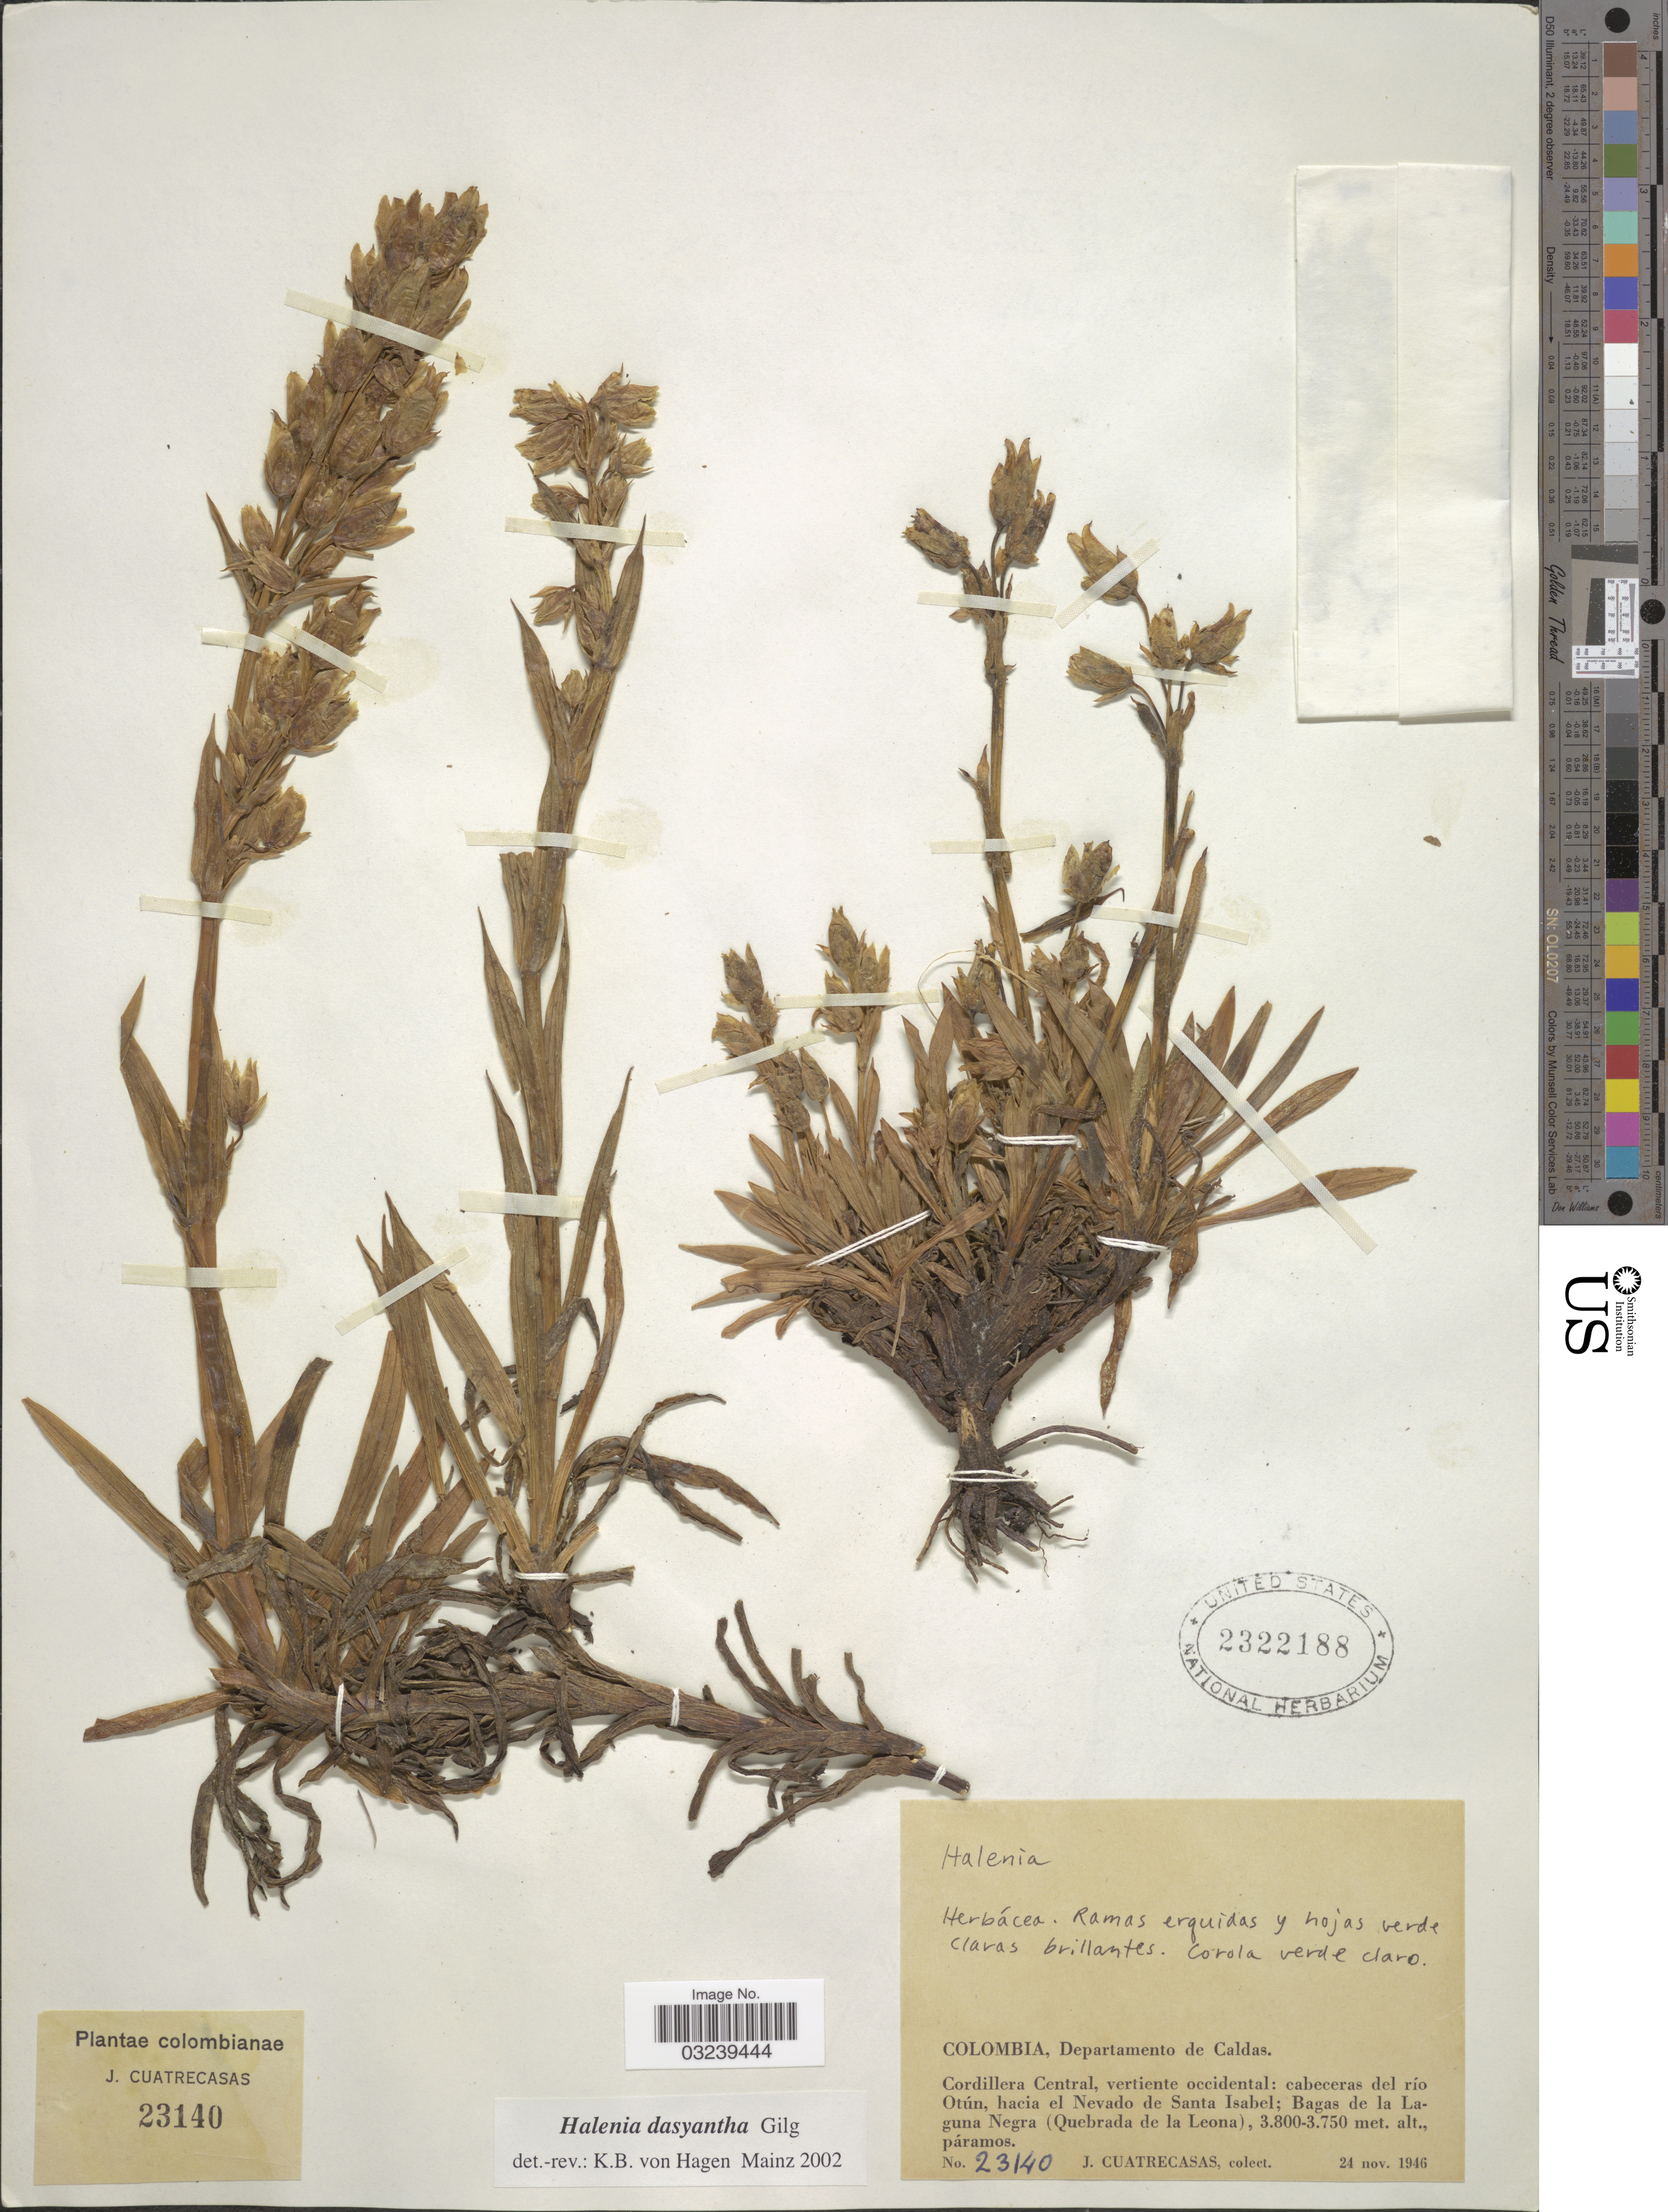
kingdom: Plantae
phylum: Tracheophyta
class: Magnoliopsida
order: Gentianales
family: Gentianaceae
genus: Halenia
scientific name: Halenia dasyantha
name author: Gilg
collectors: J. Cuatrecasas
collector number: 23140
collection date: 1946-11-24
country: Colombia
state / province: Caldas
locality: Departamento de Caldas. Cordillera Central, vertiente occidental: cabeceras del río Otún, hacia el Nevado de Santa Isabel; Bagas de la Laguna Negra (Quebrada de la Leona).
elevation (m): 3750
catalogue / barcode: US 2322188